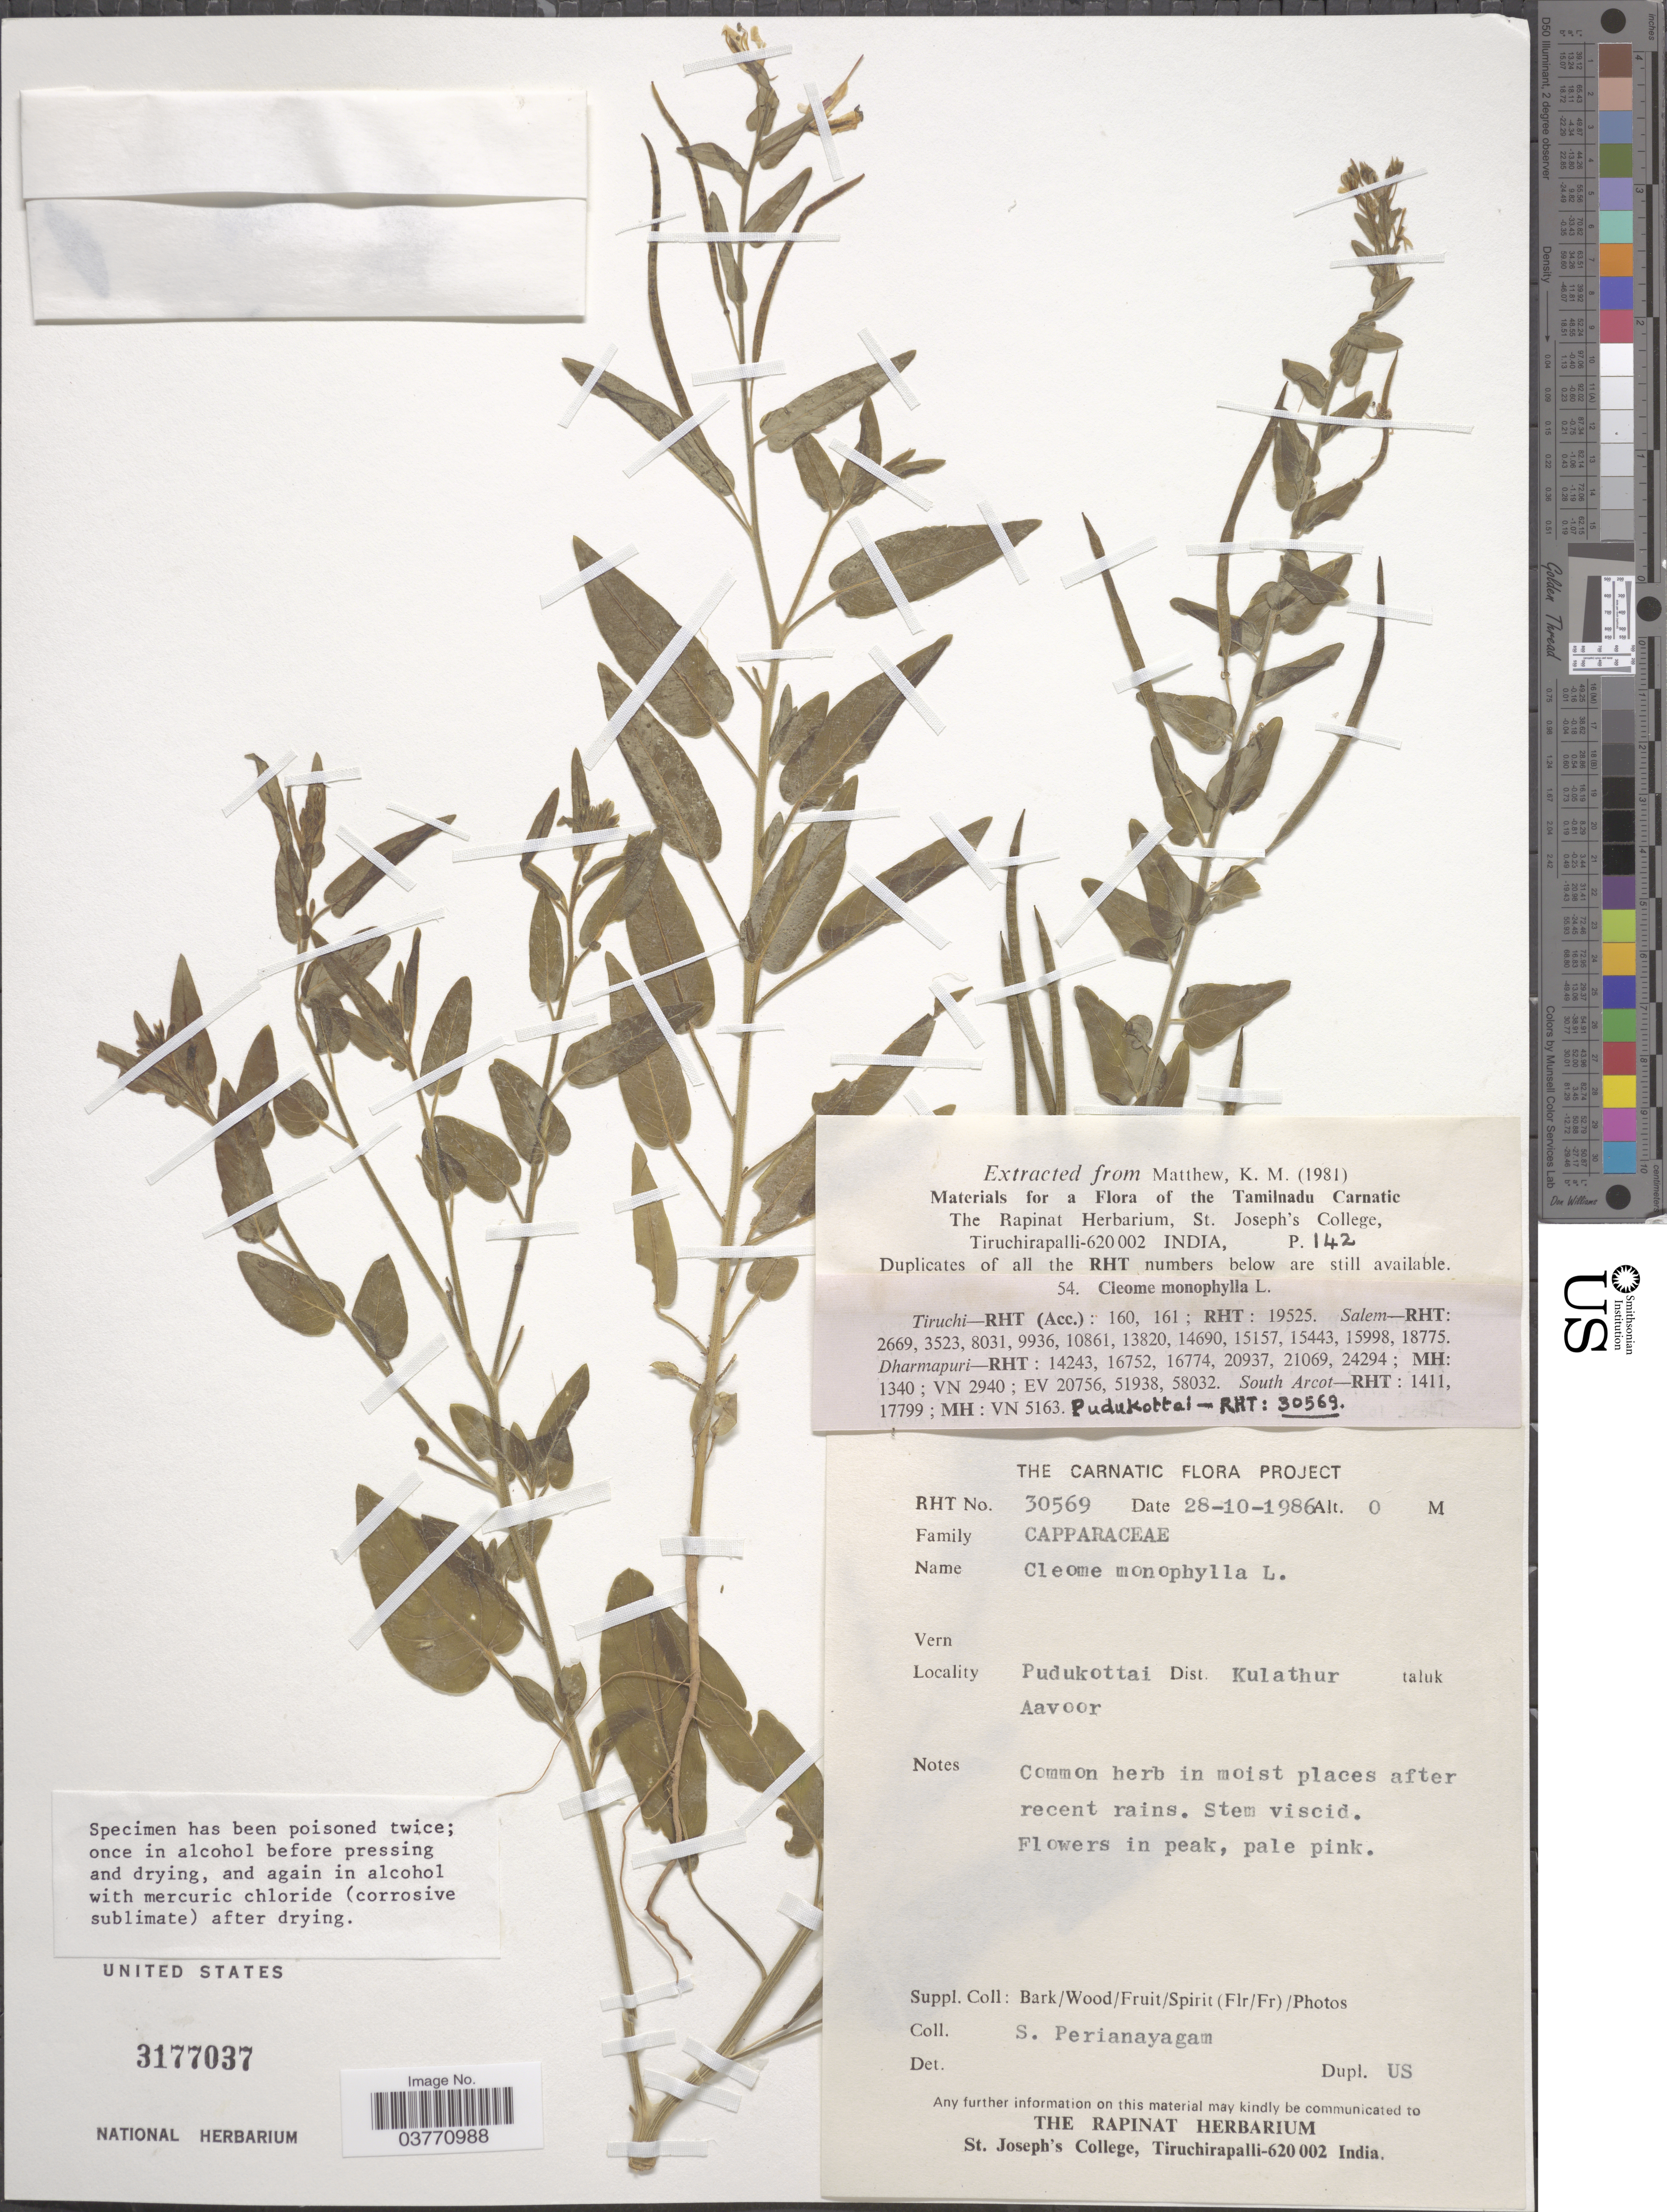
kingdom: Plantae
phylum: Tracheophyta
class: Magnoliopsida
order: Brassicales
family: Cleomaceae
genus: Sieruela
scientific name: Sieruela monophylla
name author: (L.) Roalson & J.C. Hall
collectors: S. Perianayagam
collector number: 30569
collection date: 1986-10-28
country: India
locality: Pudukottai Dist. Kulathur taluk Aavoor.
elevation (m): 0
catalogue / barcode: US 3177037